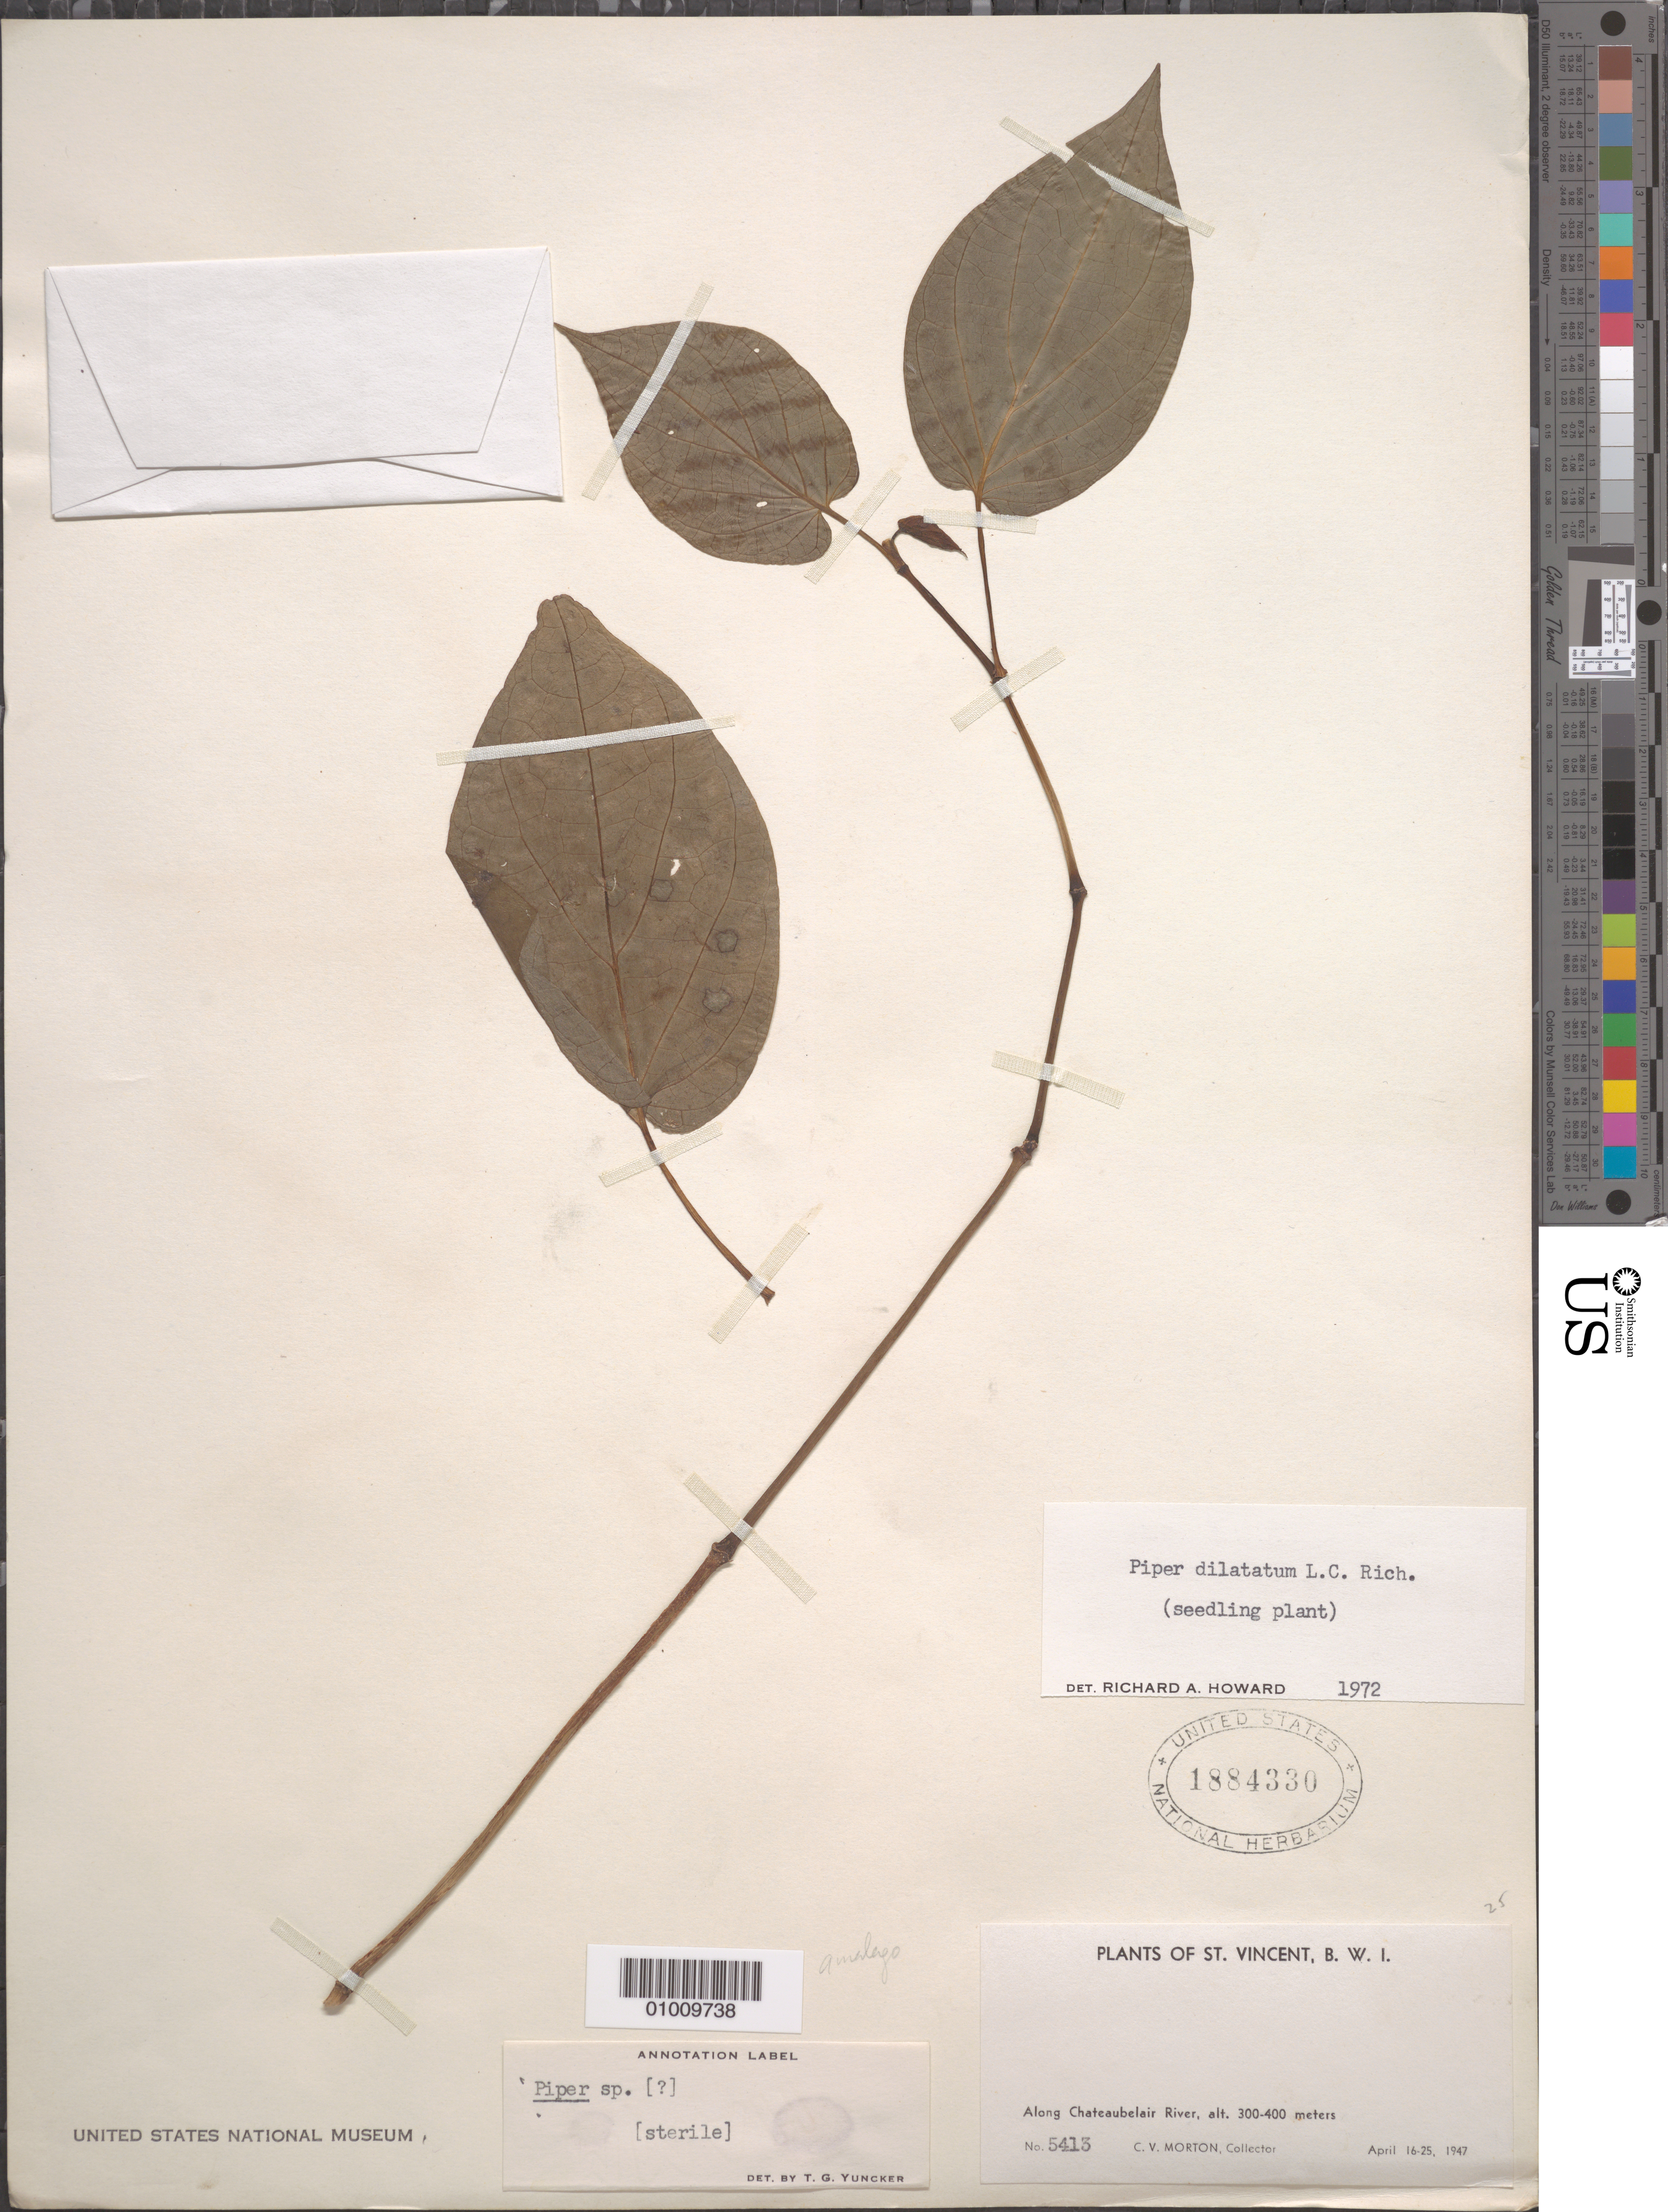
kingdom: Plantae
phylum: Tracheophyta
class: Magnoliopsida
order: Piperales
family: Piperaceae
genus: Piper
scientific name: Piper dilatatum var. dilatatum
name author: Rich.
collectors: C. V. Morton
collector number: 5415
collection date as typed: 16 Apr 1947 to 25 Apr 1947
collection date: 1947-04-16/1947-04-25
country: St. Vincent - Grenadines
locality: Along Chateaubelair River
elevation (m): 300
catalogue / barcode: US 1884330